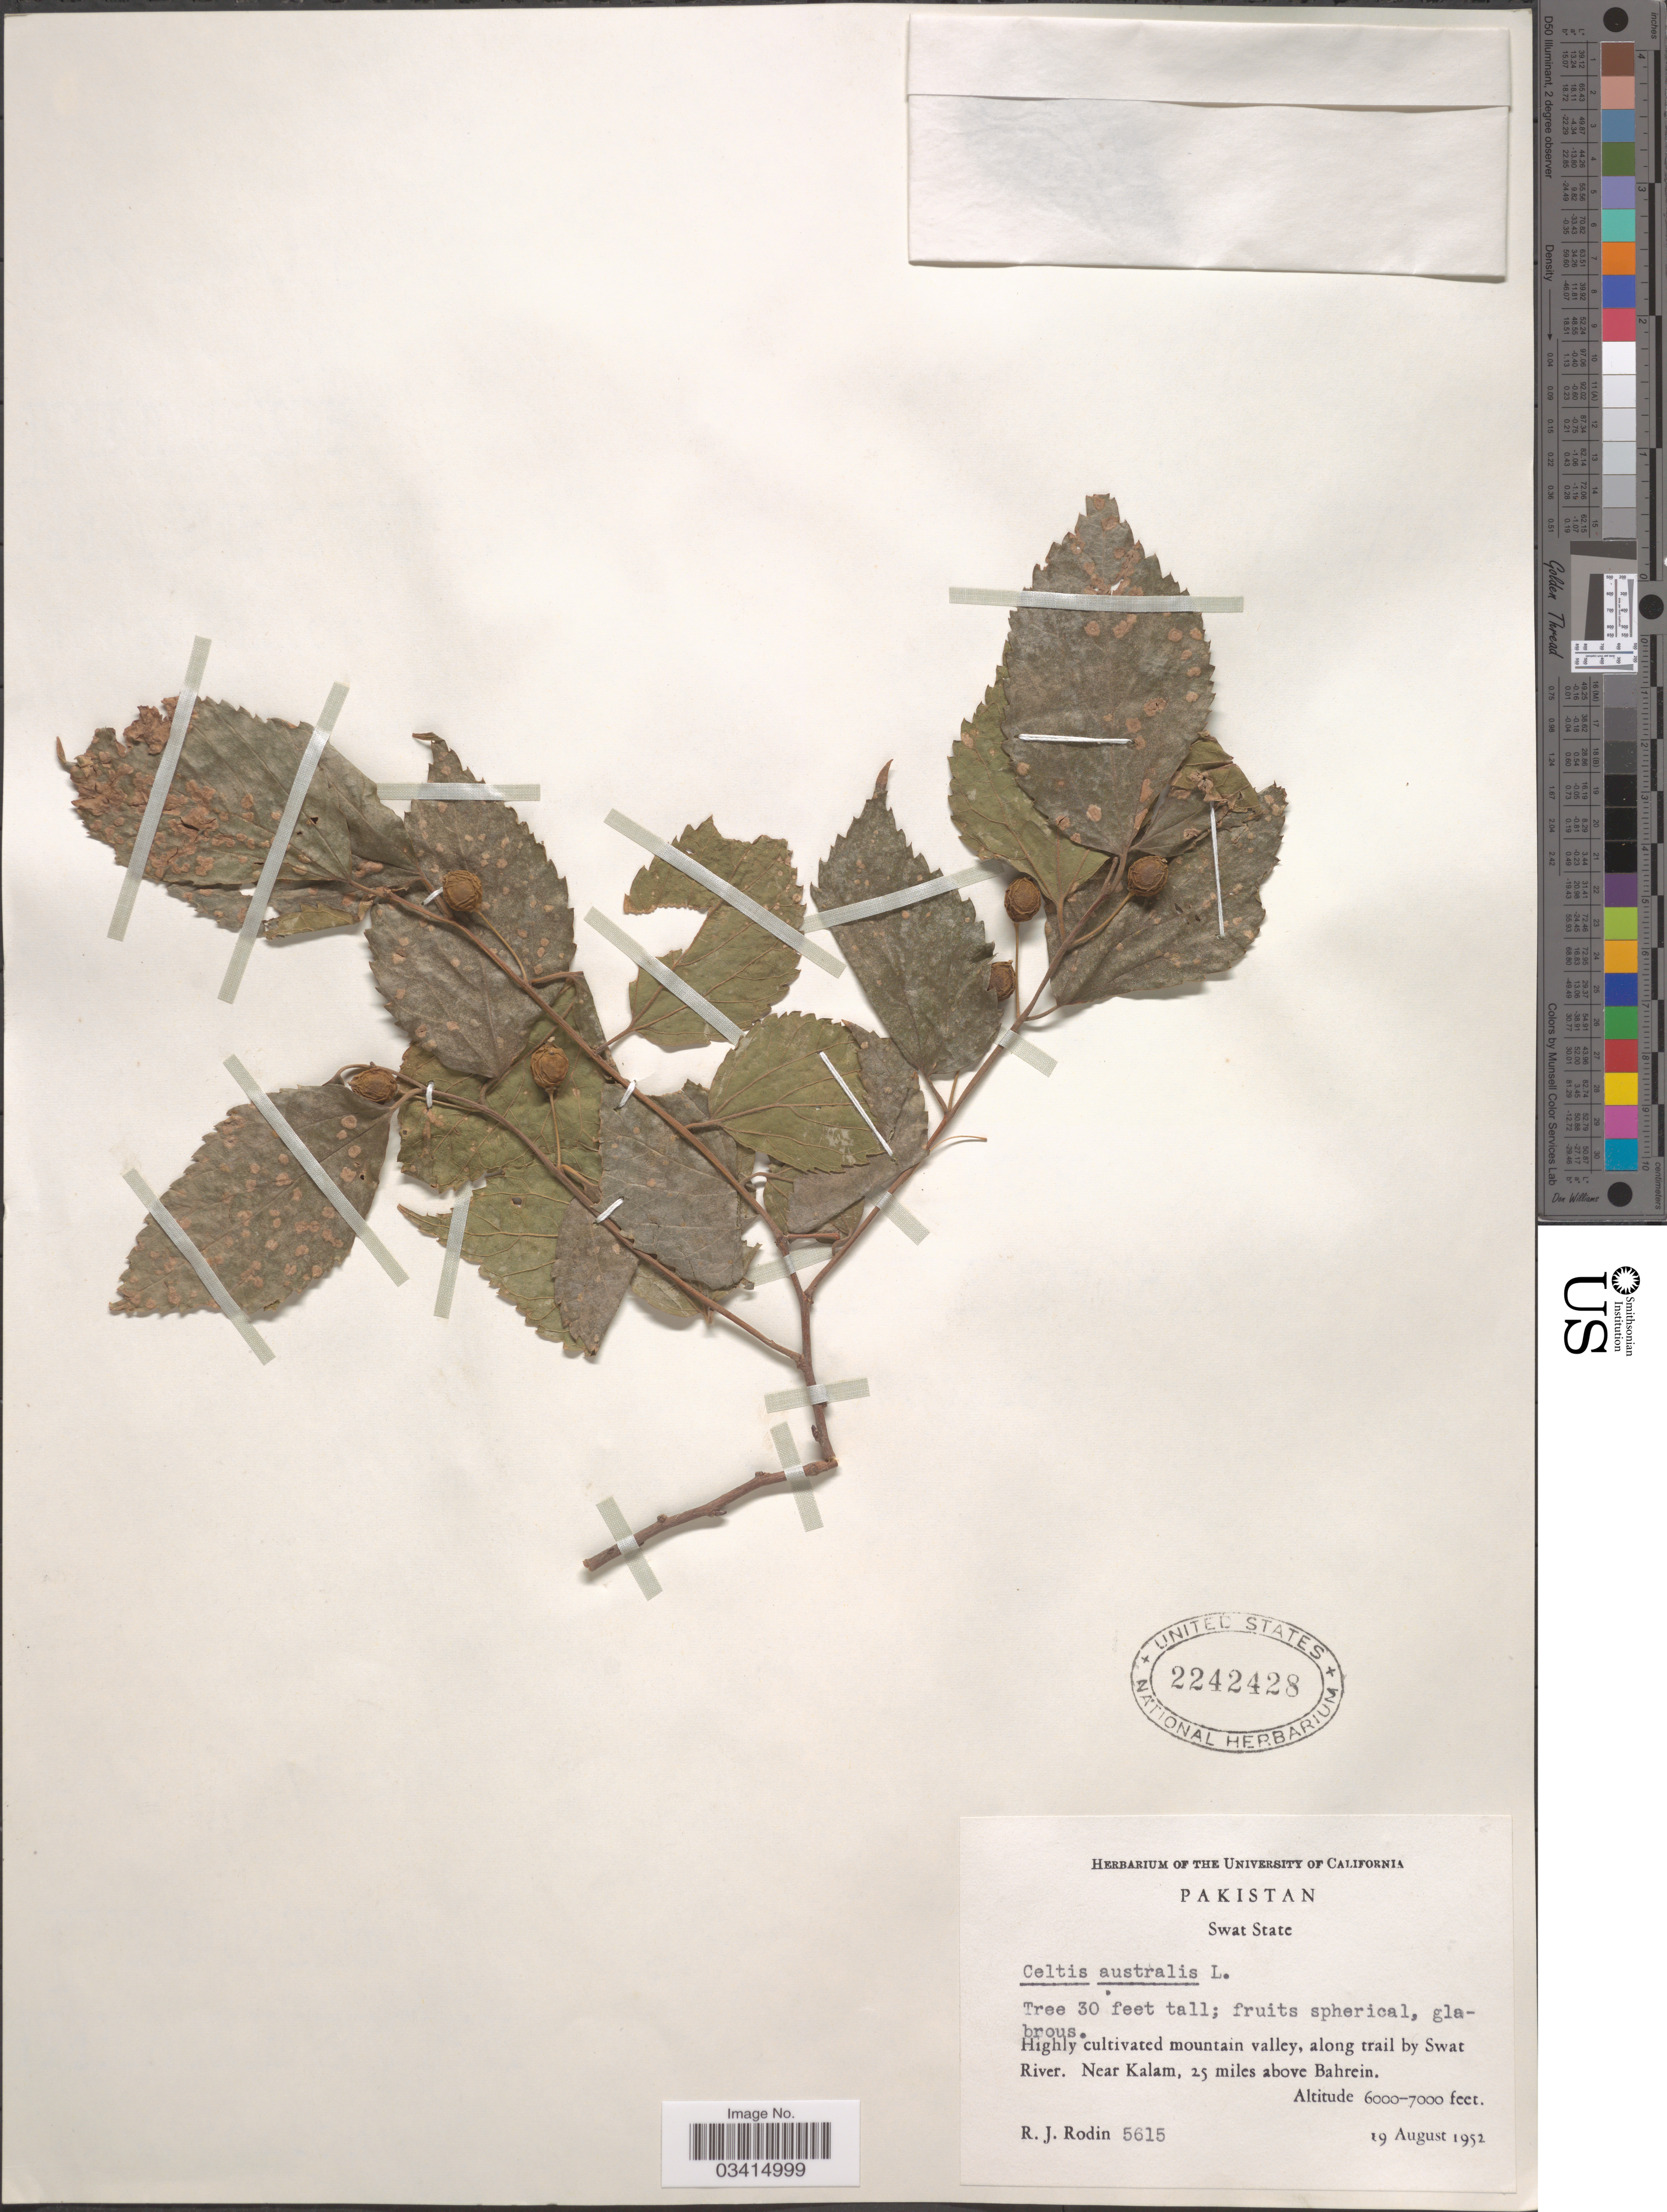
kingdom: Plantae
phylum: Tracheophyta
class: Magnoliopsida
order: Rosales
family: Cannabaceae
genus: Celtis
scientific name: Celtis australis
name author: L.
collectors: R. J. Rodin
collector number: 5615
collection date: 1952-08-19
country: Pakistan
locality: Highly cultivated mountain valley, along trail by Swat River. Near Kalam, 25 miles above Bahrein.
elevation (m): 1829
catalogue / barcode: US 2242428